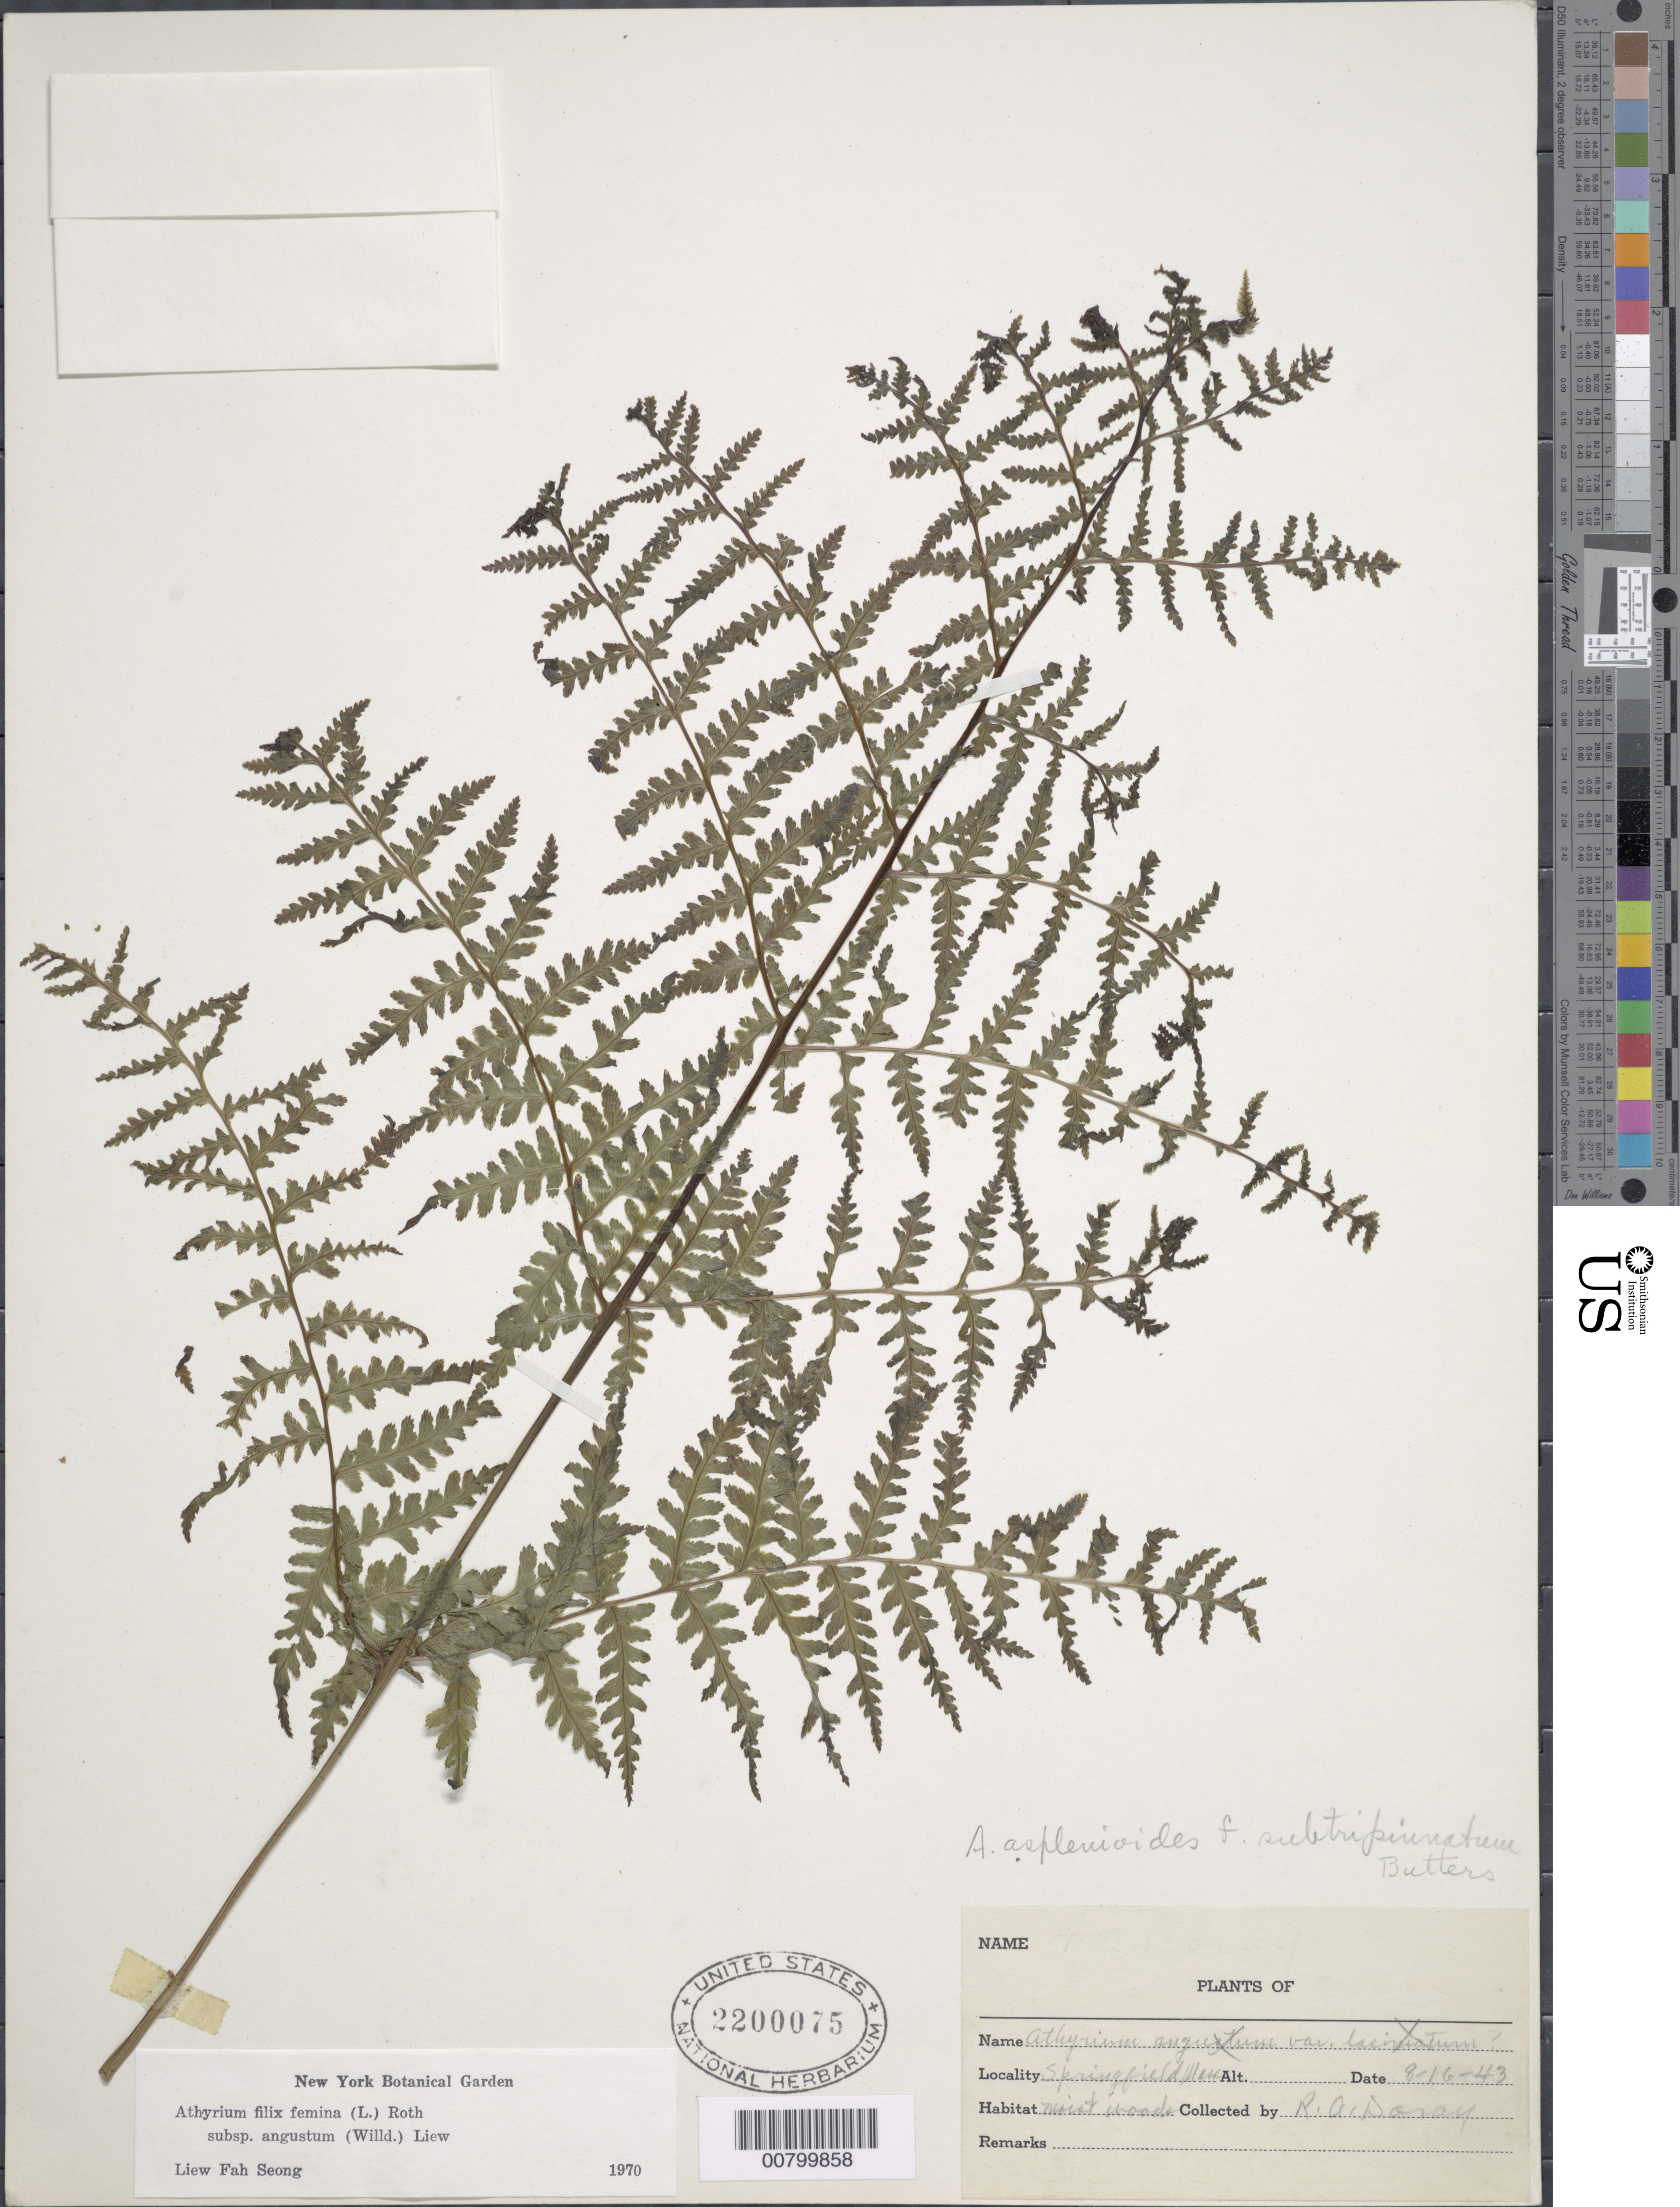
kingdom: Plantae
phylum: Tracheophyta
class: Polypodiopsida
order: Polypodiales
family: Athyriaceae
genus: Athyrium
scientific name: Athyrium filix-femina subsp. angustatum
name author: (Willd.) R.T. Clausen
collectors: R. Doray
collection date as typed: Transcribed d/m/y: 16/8/43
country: United States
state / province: Massachusetts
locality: Springfield, Mass.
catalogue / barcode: US 2200075